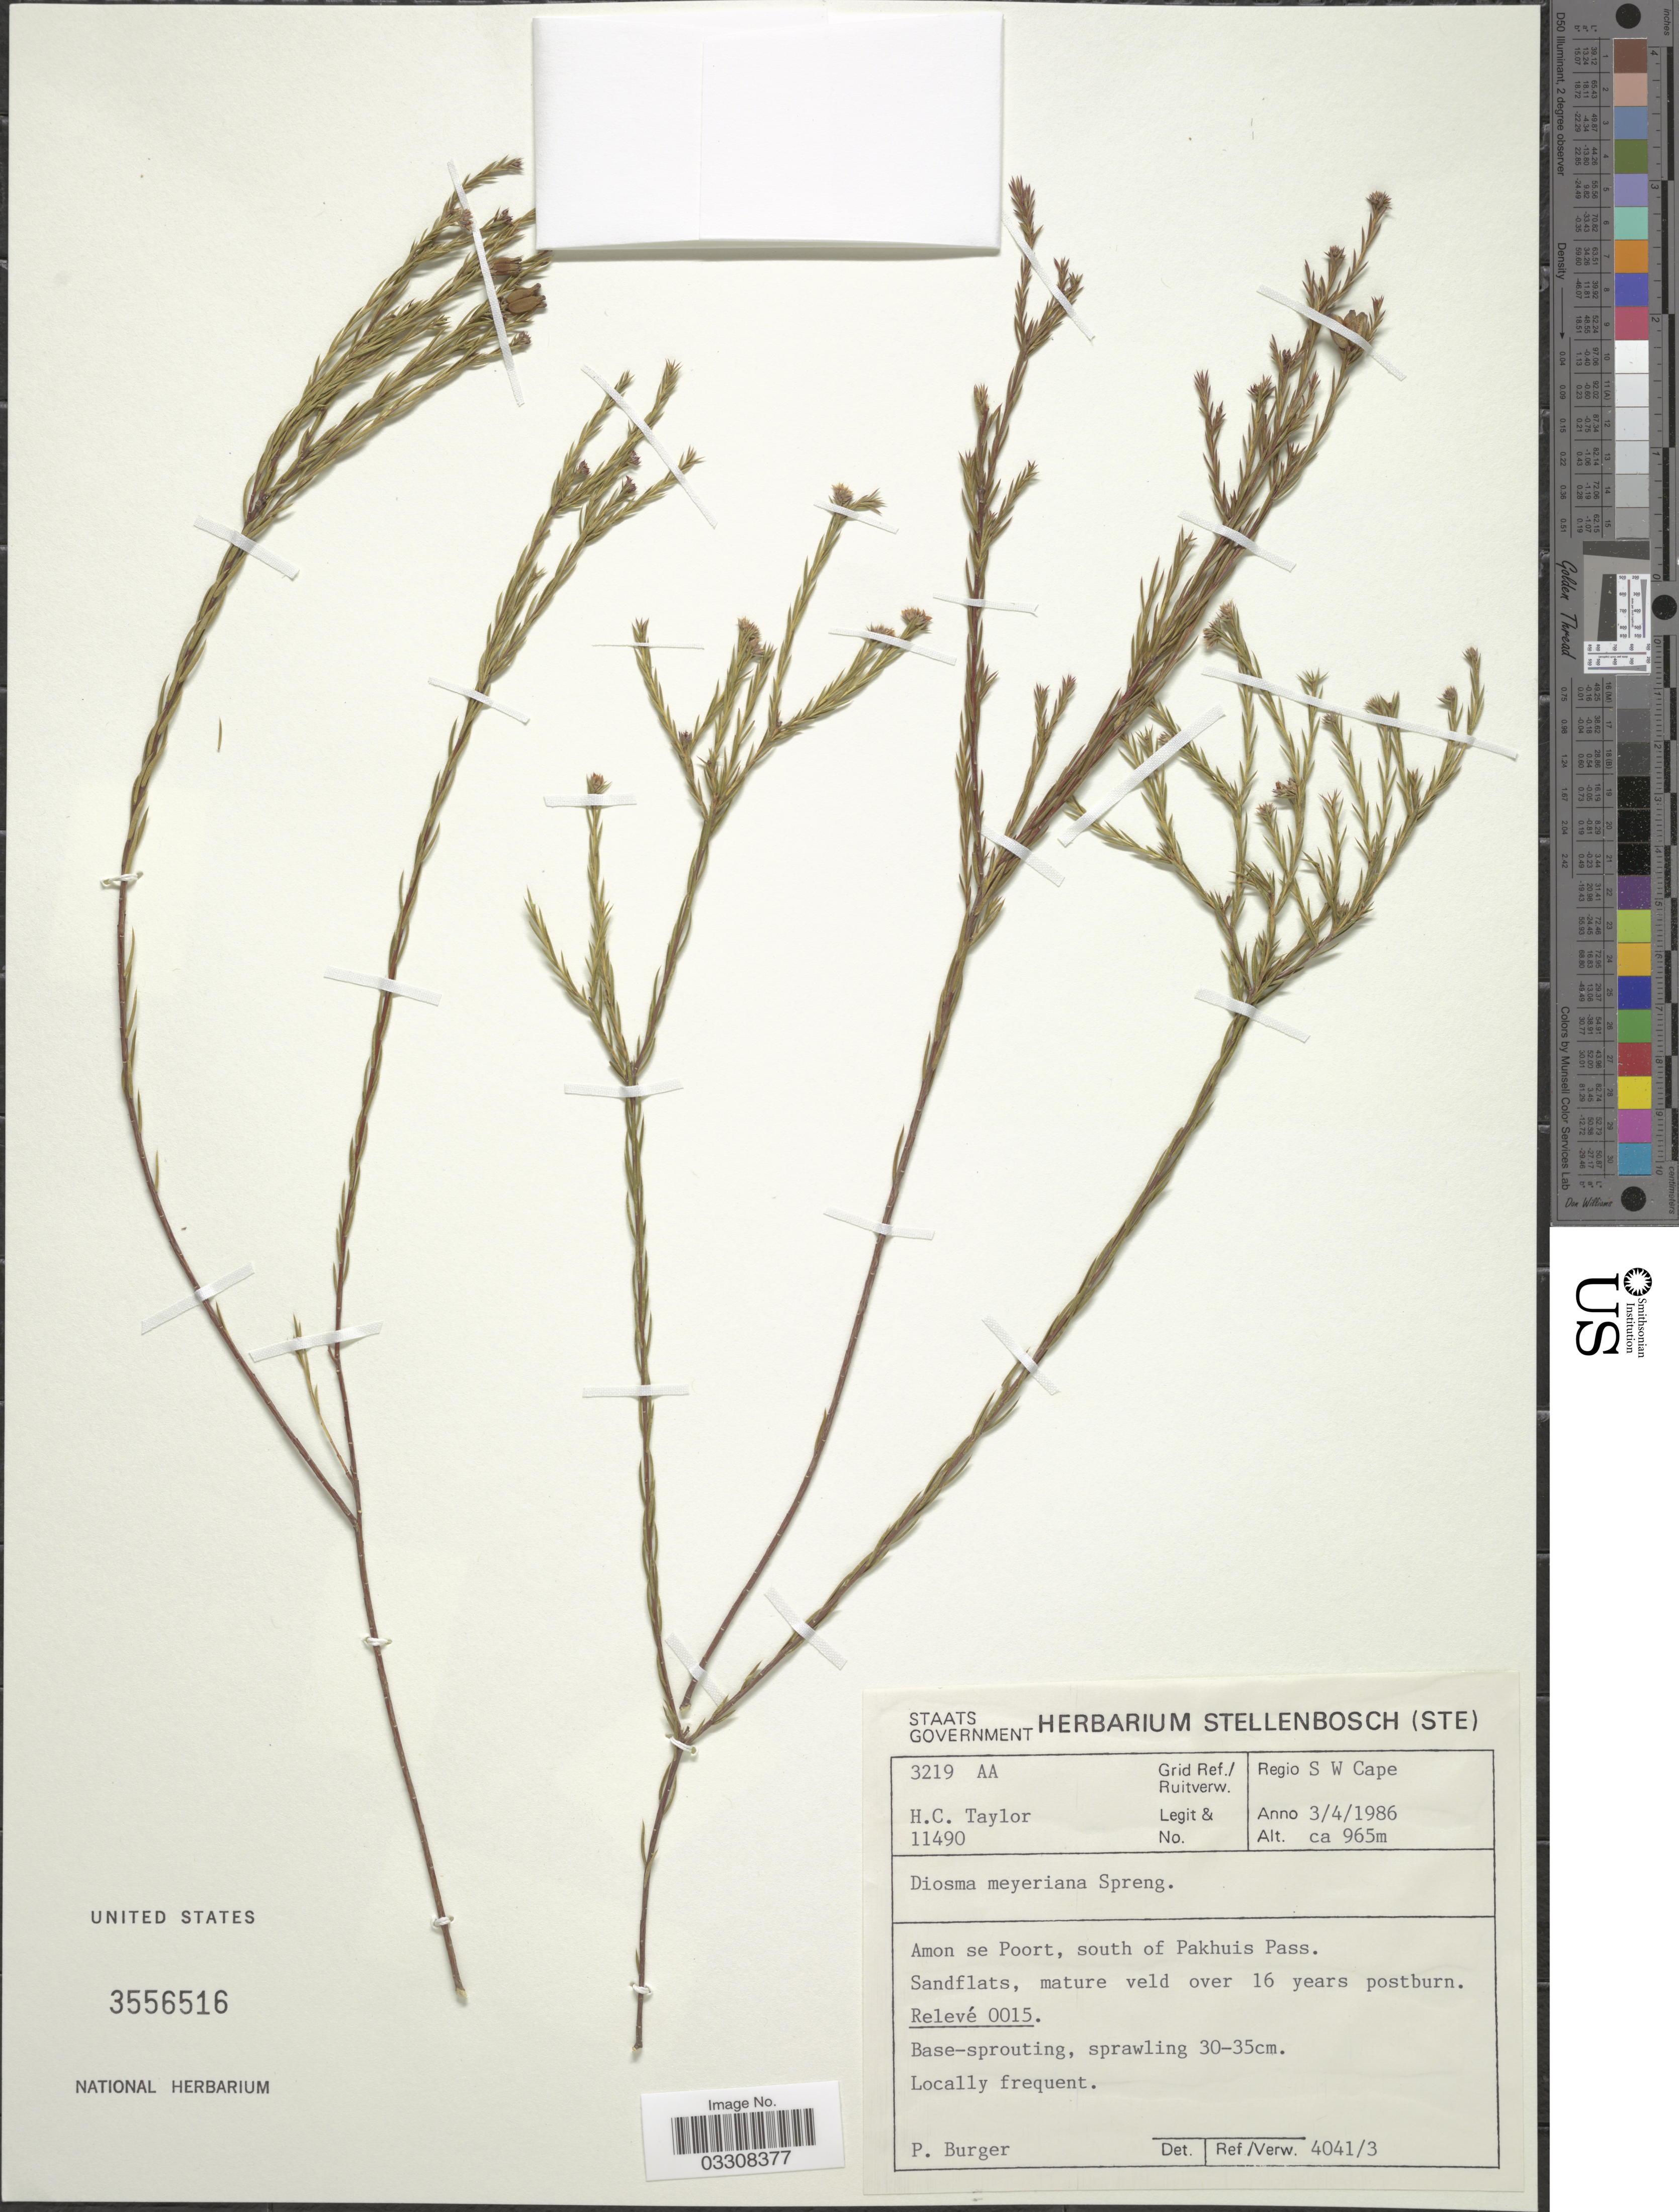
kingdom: Plantae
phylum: Tracheophyta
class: Magnoliopsida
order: Sapindales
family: Rutaceae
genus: Diosma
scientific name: Diosma meyeriana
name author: Spreng.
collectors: H. Taylor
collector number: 11490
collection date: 1986-04-03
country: South Africa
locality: Regio S W Cape. Gird Ref./ Ruitverw. 3219 AA. Amon se Poort, south of Pakhuis Pass.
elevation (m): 965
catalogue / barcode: US 3556516